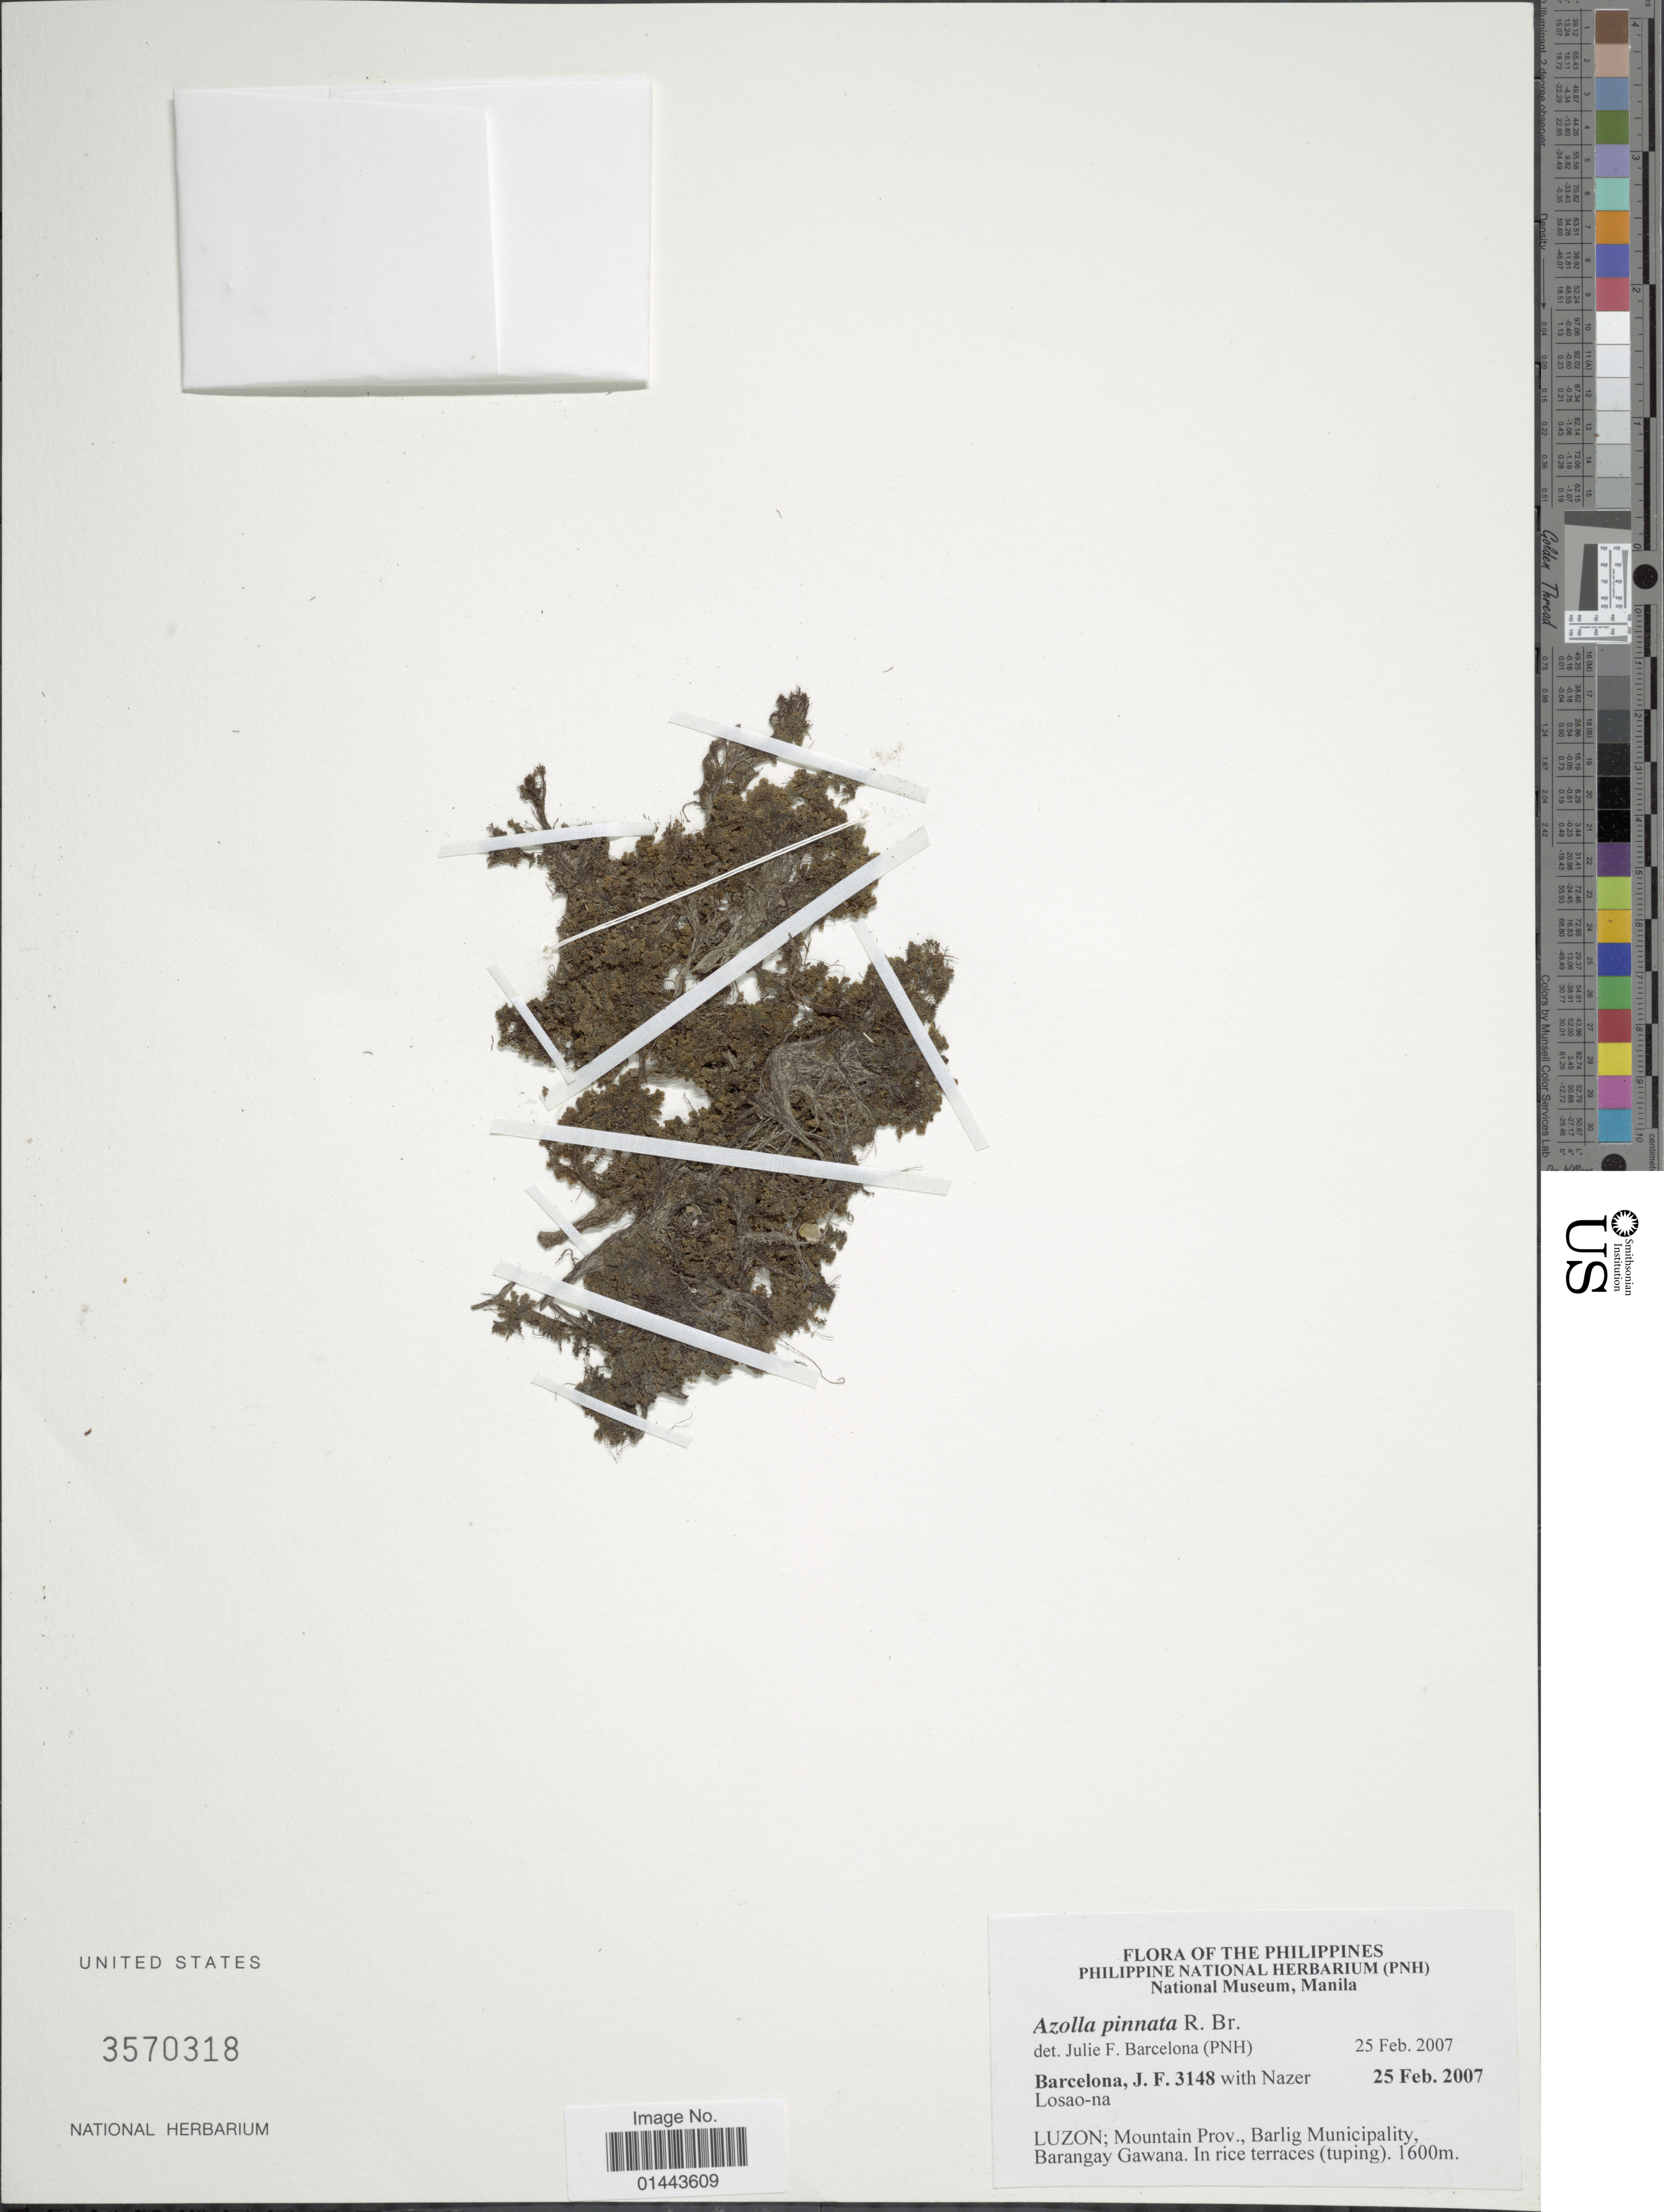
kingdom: Plantae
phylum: Tracheophyta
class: Polypodiopsida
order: Salviniales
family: Salviniaceae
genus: Azolla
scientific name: Azolla pinnata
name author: R. Br.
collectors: J. F. Barcelona & N. Losao-na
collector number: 3148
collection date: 2007-02-25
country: Philippines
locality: Luzon: Mountain Prov., Barlig Municipality, Barangay Gawana. In rice terraces (tuping)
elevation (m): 1600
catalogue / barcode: US 3570318